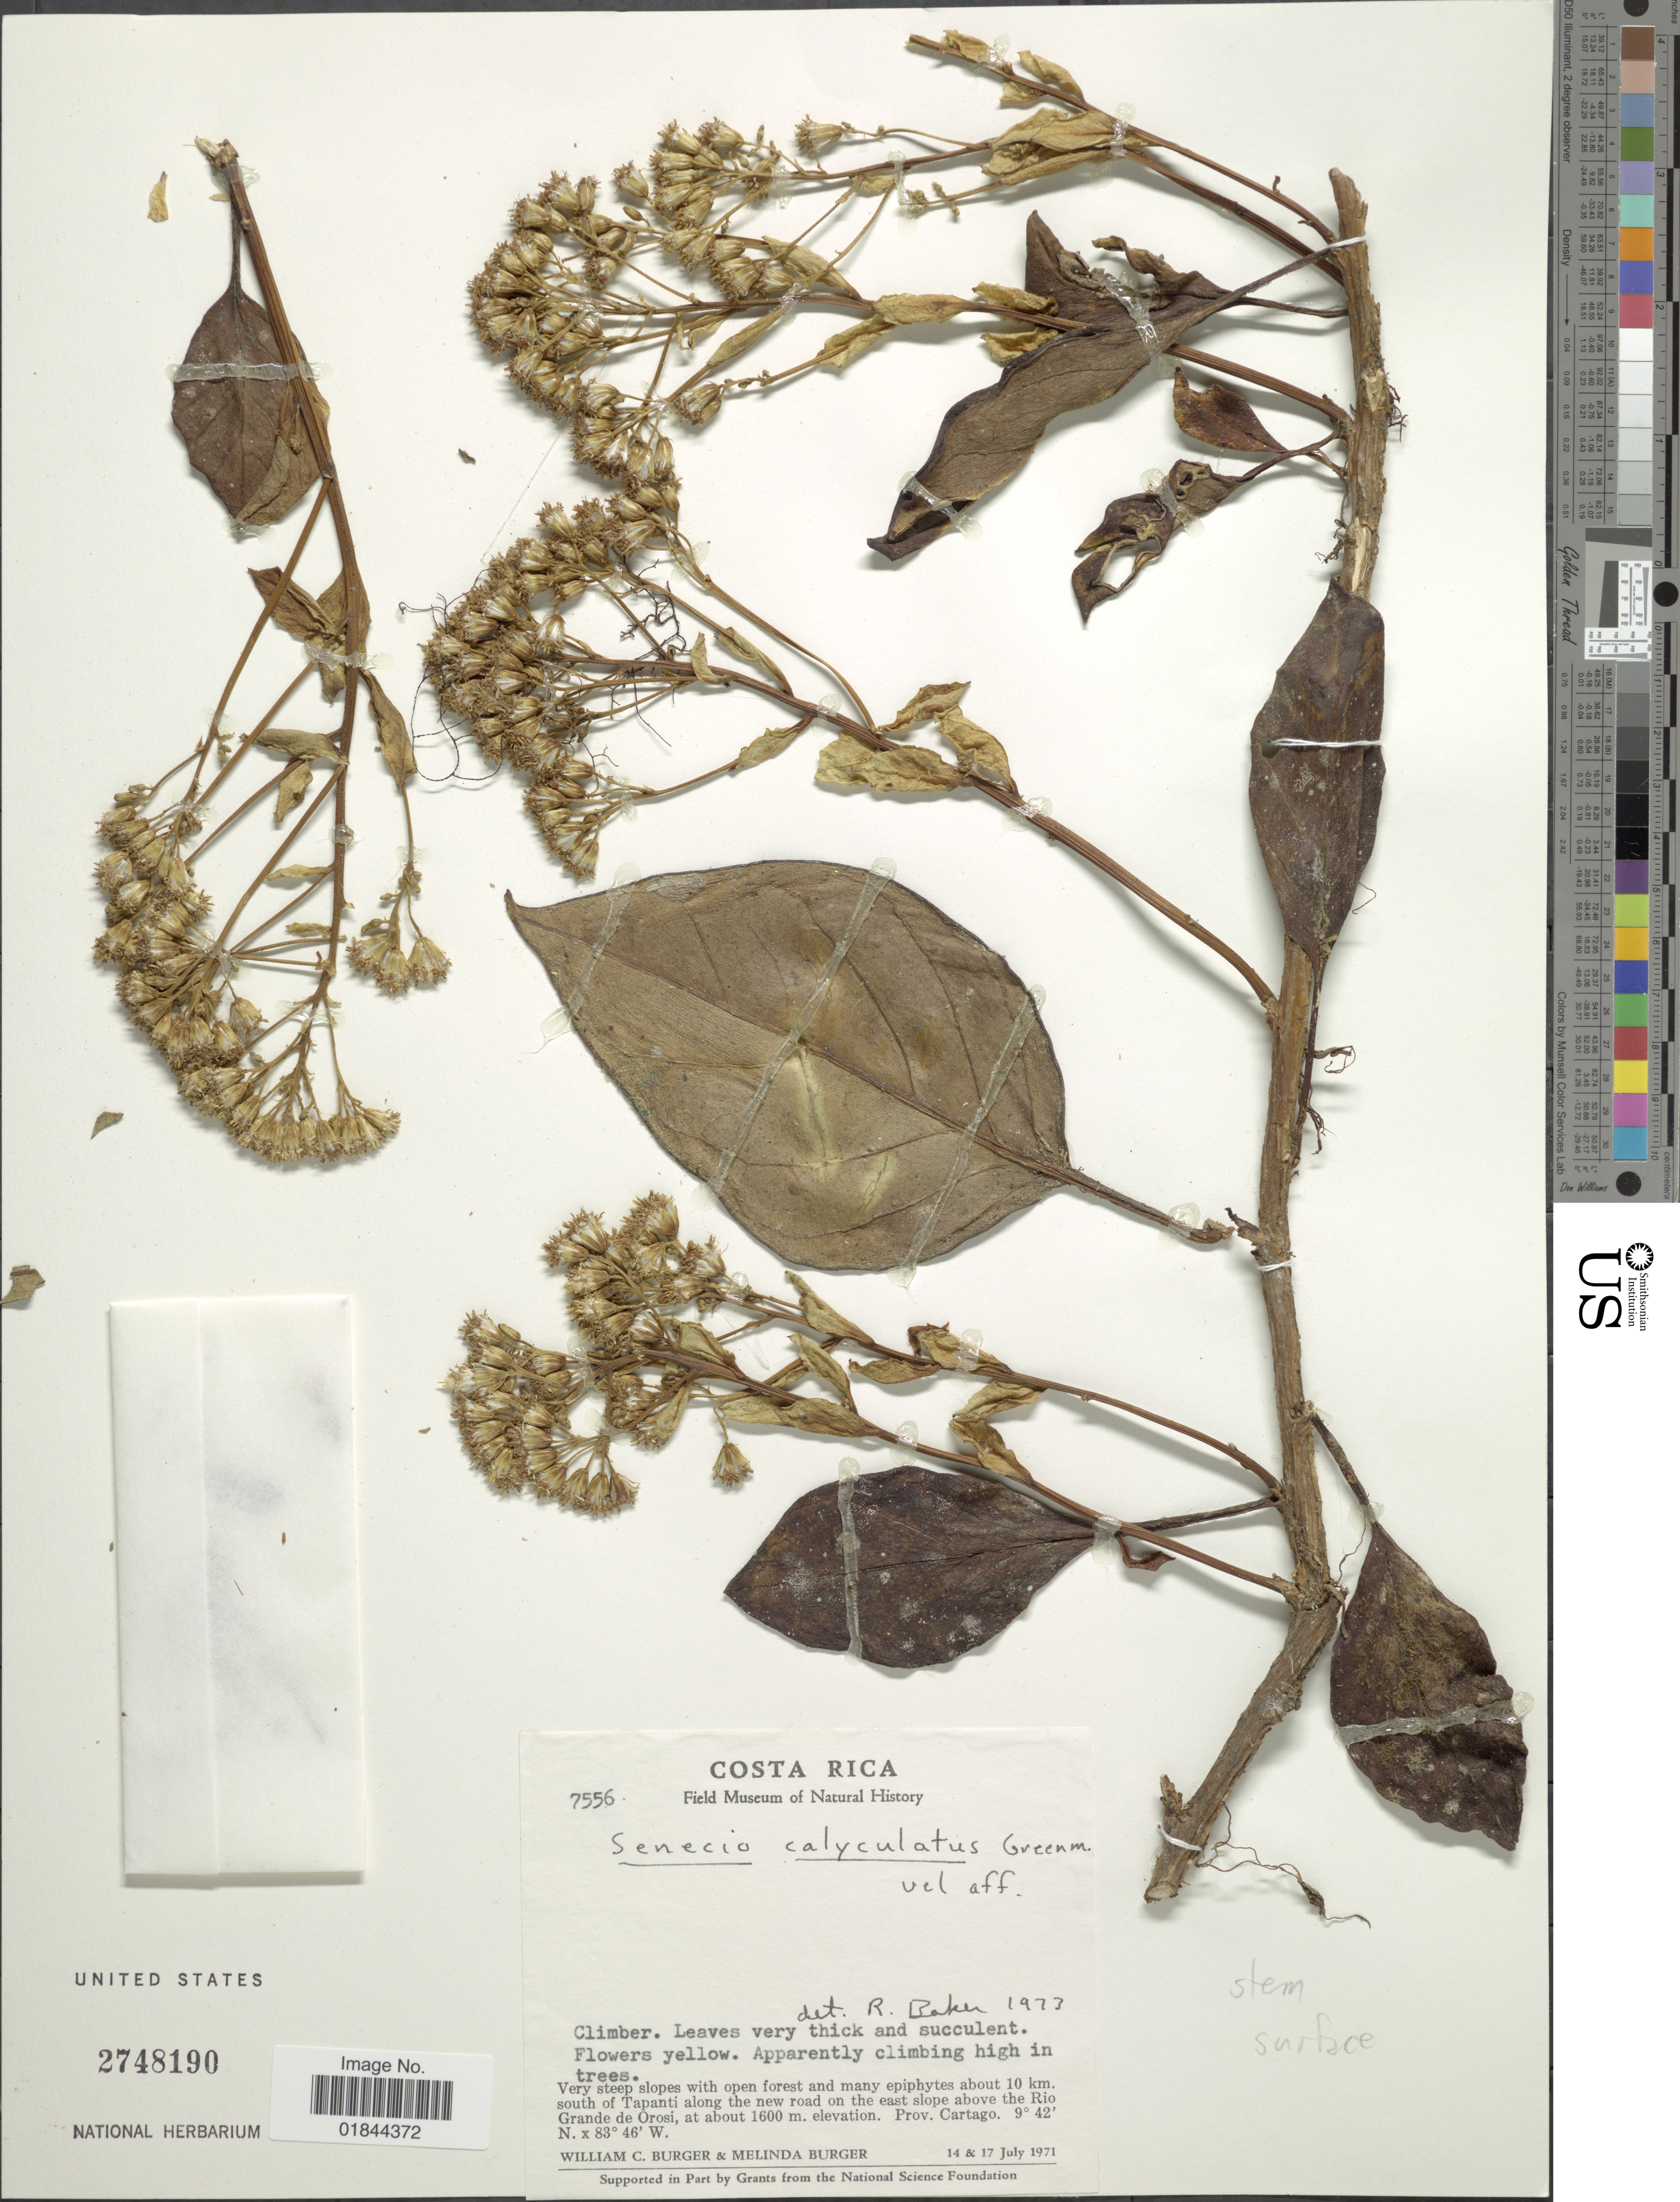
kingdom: Plantae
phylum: Tracheophyta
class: Magnoliopsida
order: Asterales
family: Asteraceae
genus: Pentacalia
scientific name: Pentacalia tonduzii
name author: (Greenm. ex Standl.) H. Rob. & Cuatrec.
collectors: W. Burger & M. Burger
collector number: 7556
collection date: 1971-07-14/1971-07-17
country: Costa Rica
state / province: Cartago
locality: Very steep slopes with open forest and many epiphytes about 10 km. south of Tapanti along the new road on the east slope above the Rio Grande de Orosi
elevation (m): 1600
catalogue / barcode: US 2748190